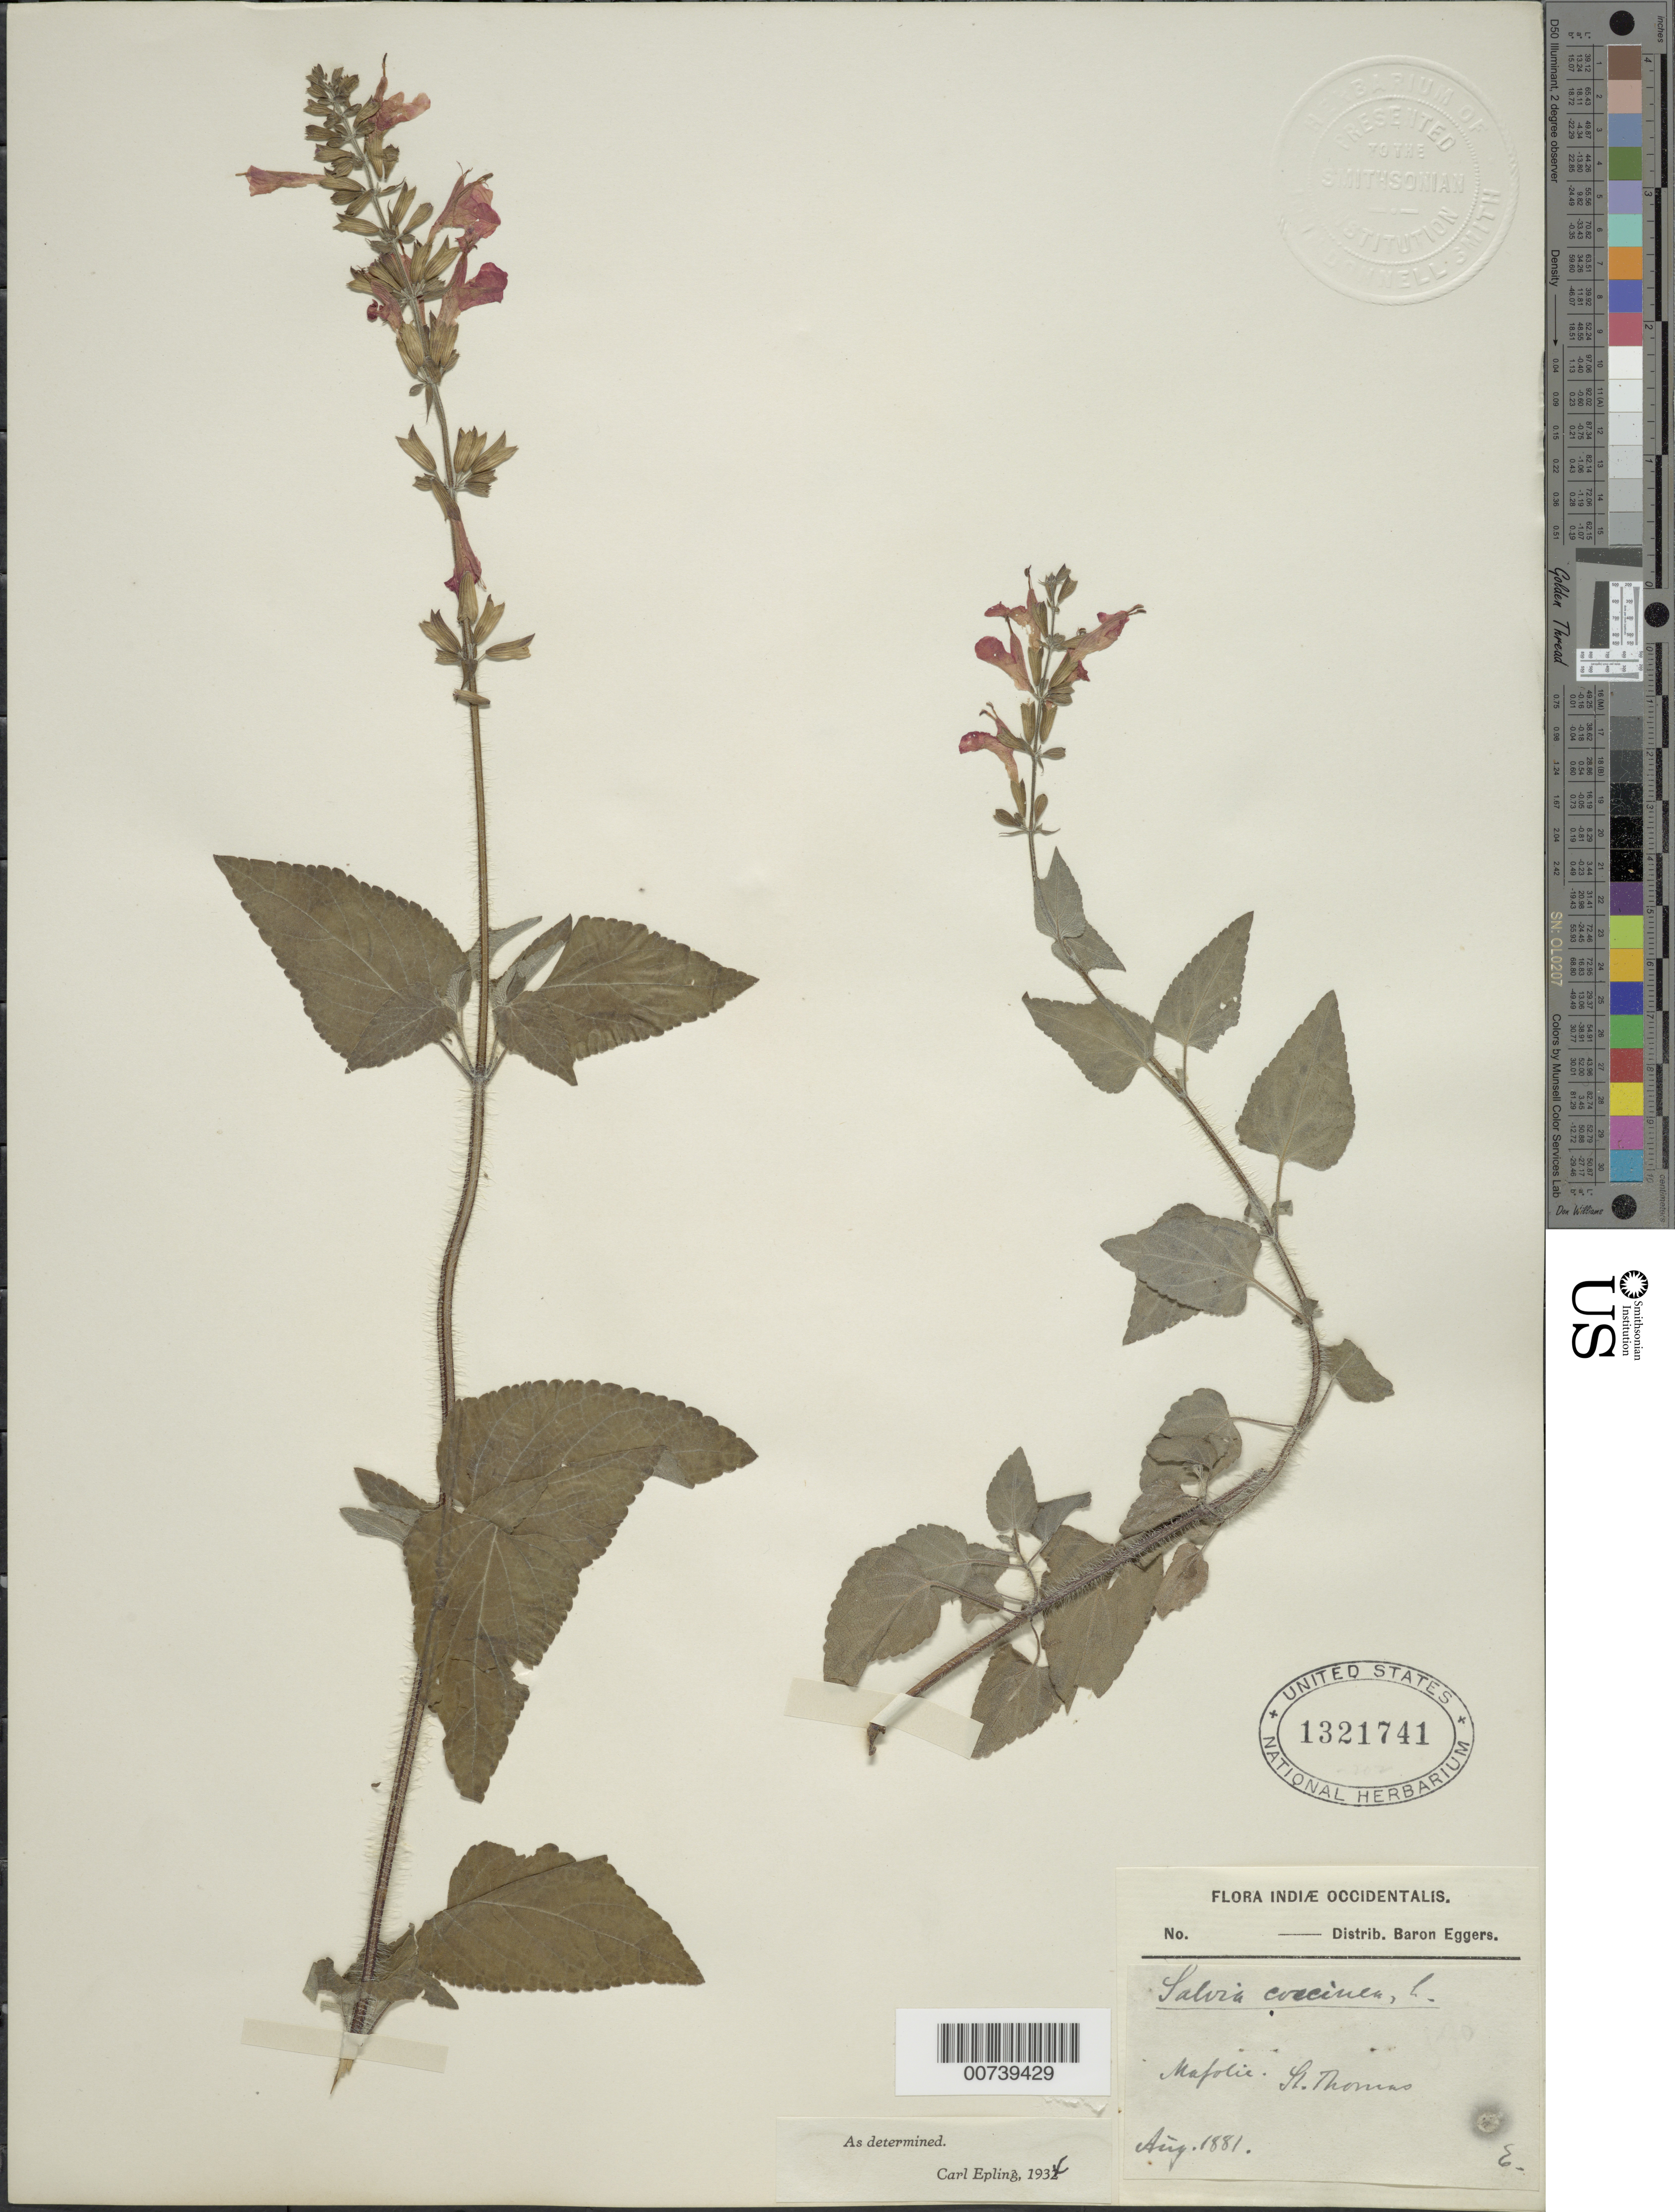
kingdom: Plantae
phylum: Tracheophyta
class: Magnoliopsida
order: Lamiales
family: Lamiaceae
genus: Salvia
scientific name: Salvia coccinea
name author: Buc'hoz ex Etl.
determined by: Epling, C. C.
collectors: H. F. A. von Eggers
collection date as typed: Aug 1881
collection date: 1881-08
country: U.S. Virgin Islands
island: St. Thomas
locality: Mafolie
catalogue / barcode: US 1321741